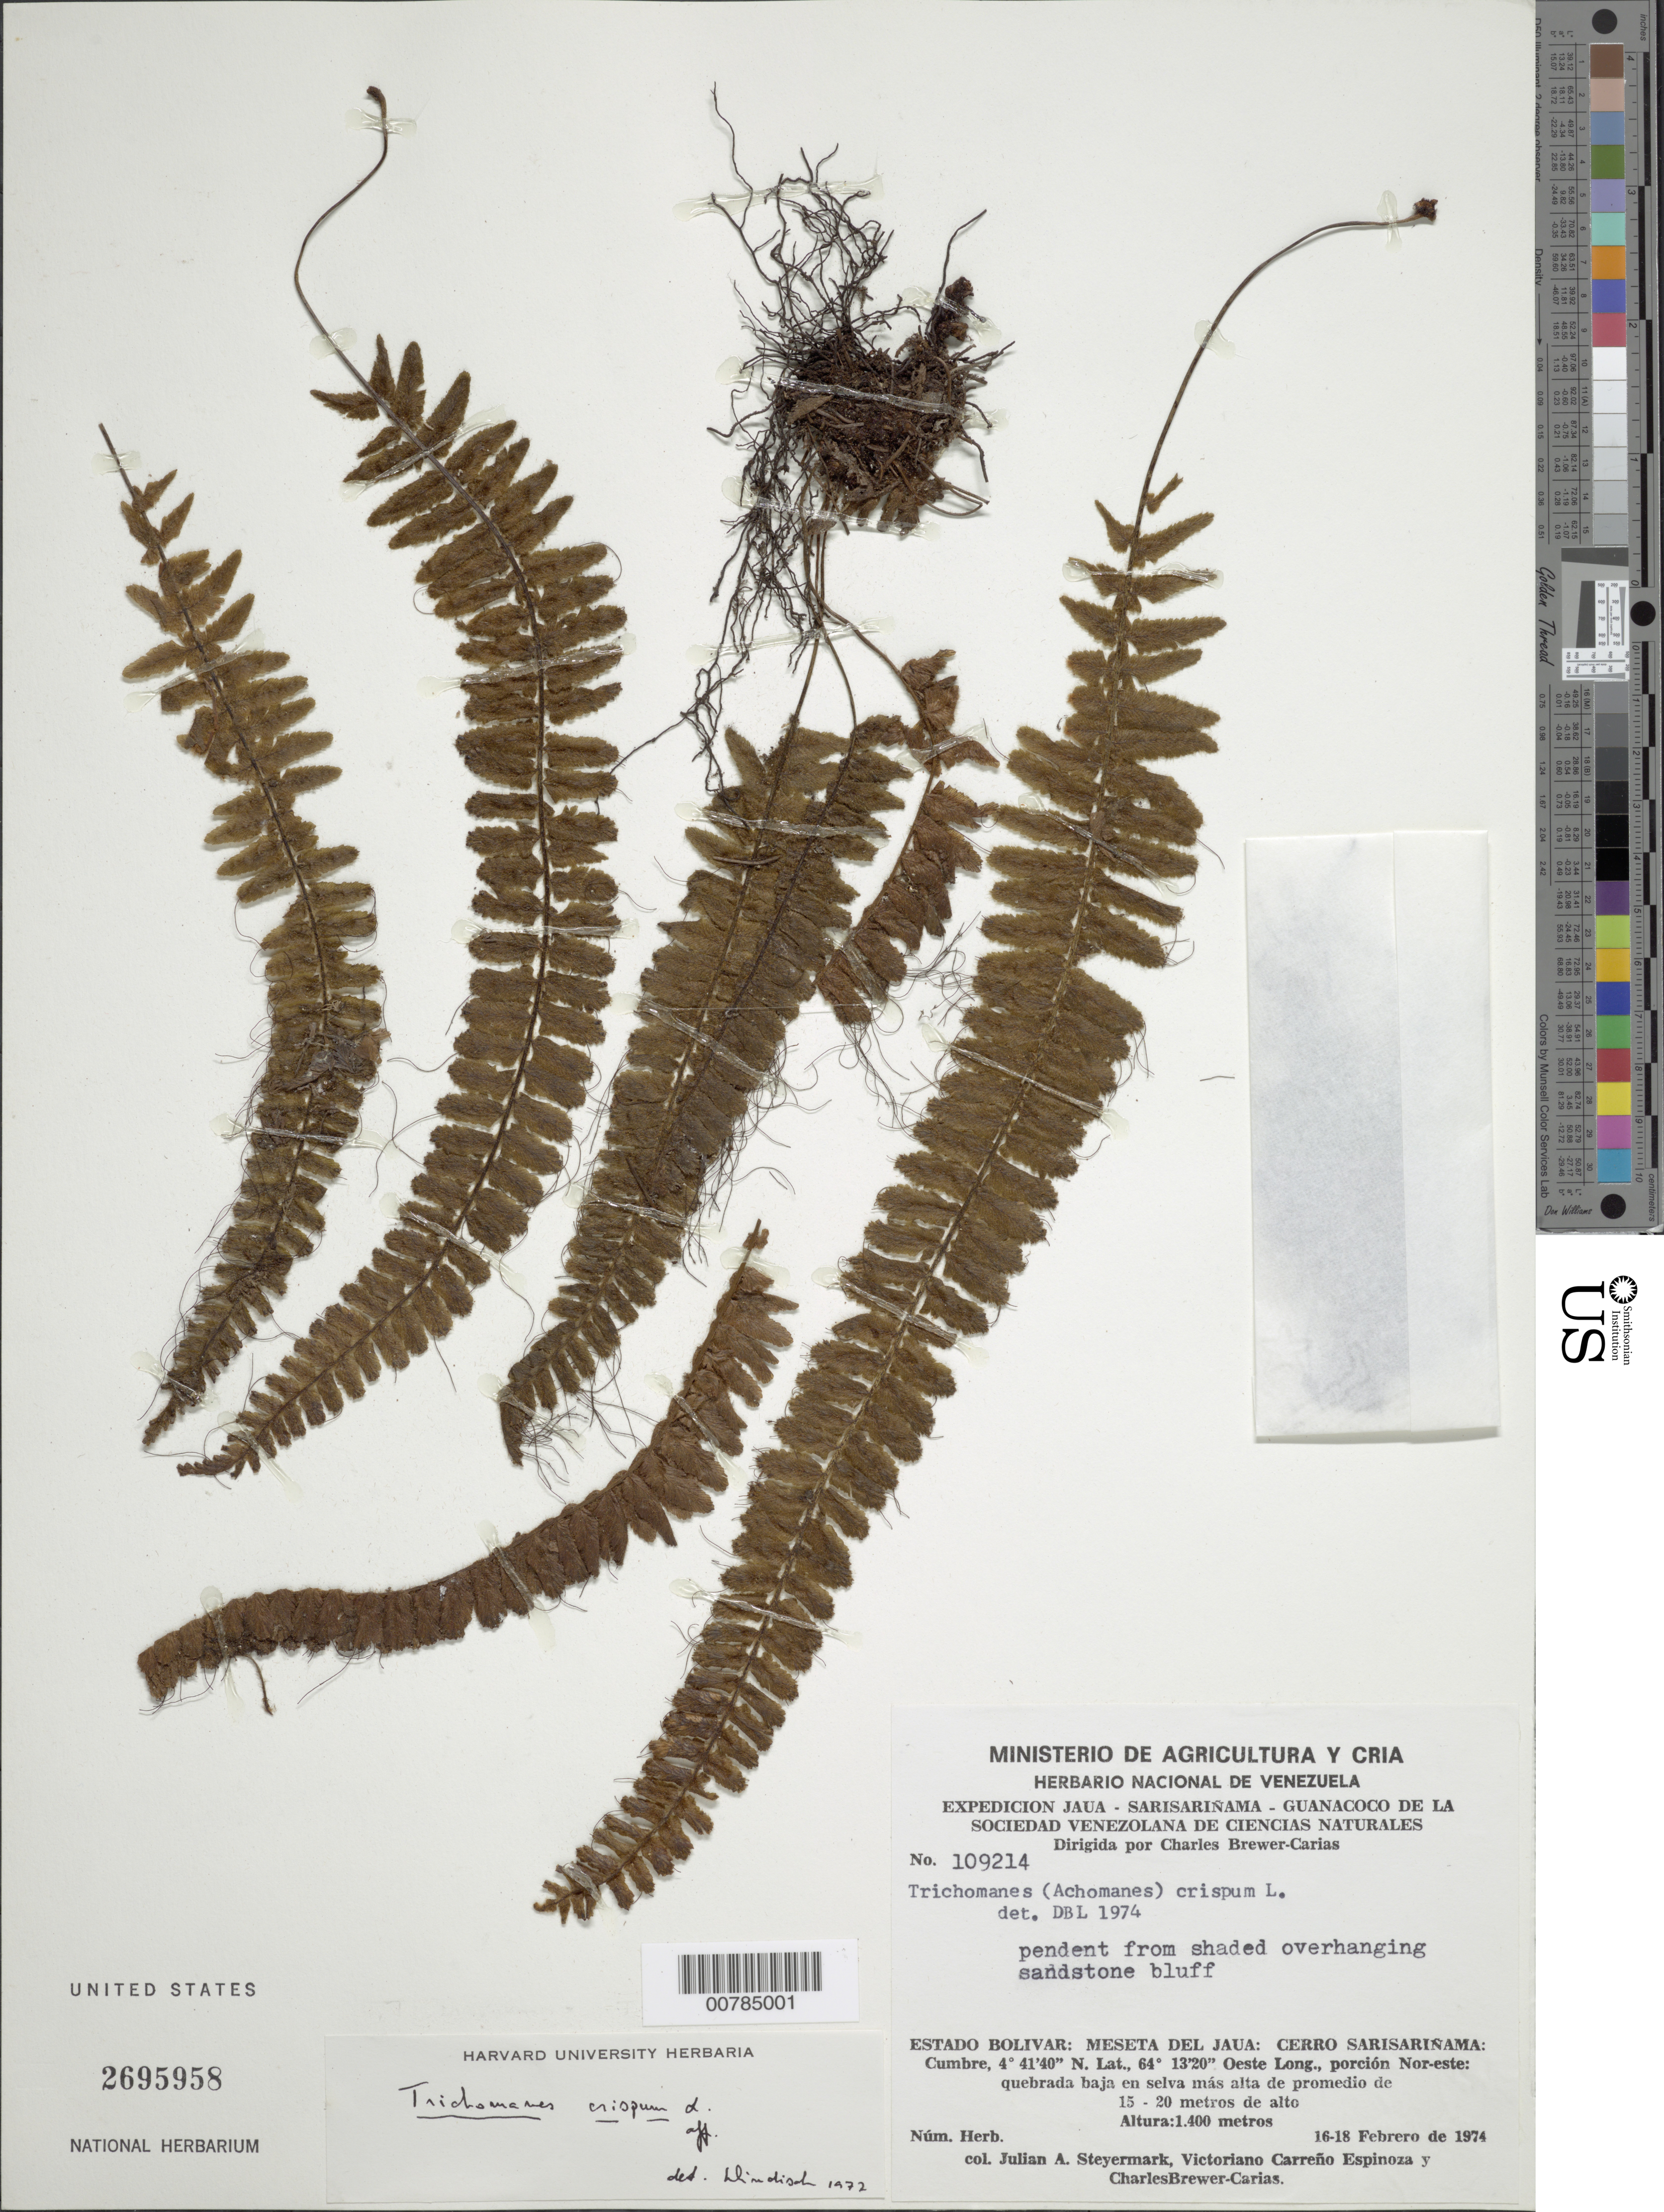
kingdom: Plantae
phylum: Tracheophyta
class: Polypodiopsida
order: Hymenophyllales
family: Hymenophyllaceae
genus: Trichomanes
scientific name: Trichomanes crispum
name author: L.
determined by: Windisch, Paulo Guenter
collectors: J. Steyermark, V. Carreño E. & C. Brewer-Carias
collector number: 109214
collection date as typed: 16-Feb-74 to 18-Feb-74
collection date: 1974-02-16/1974-02-18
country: Venezuela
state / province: Bolívar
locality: Meseta del Jaua: Cerro Sarisariñama, summit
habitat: Shaded overhanging sandstone bluff, quebrada baja en selva mas alta de promedio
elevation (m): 1400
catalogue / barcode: US 2695958